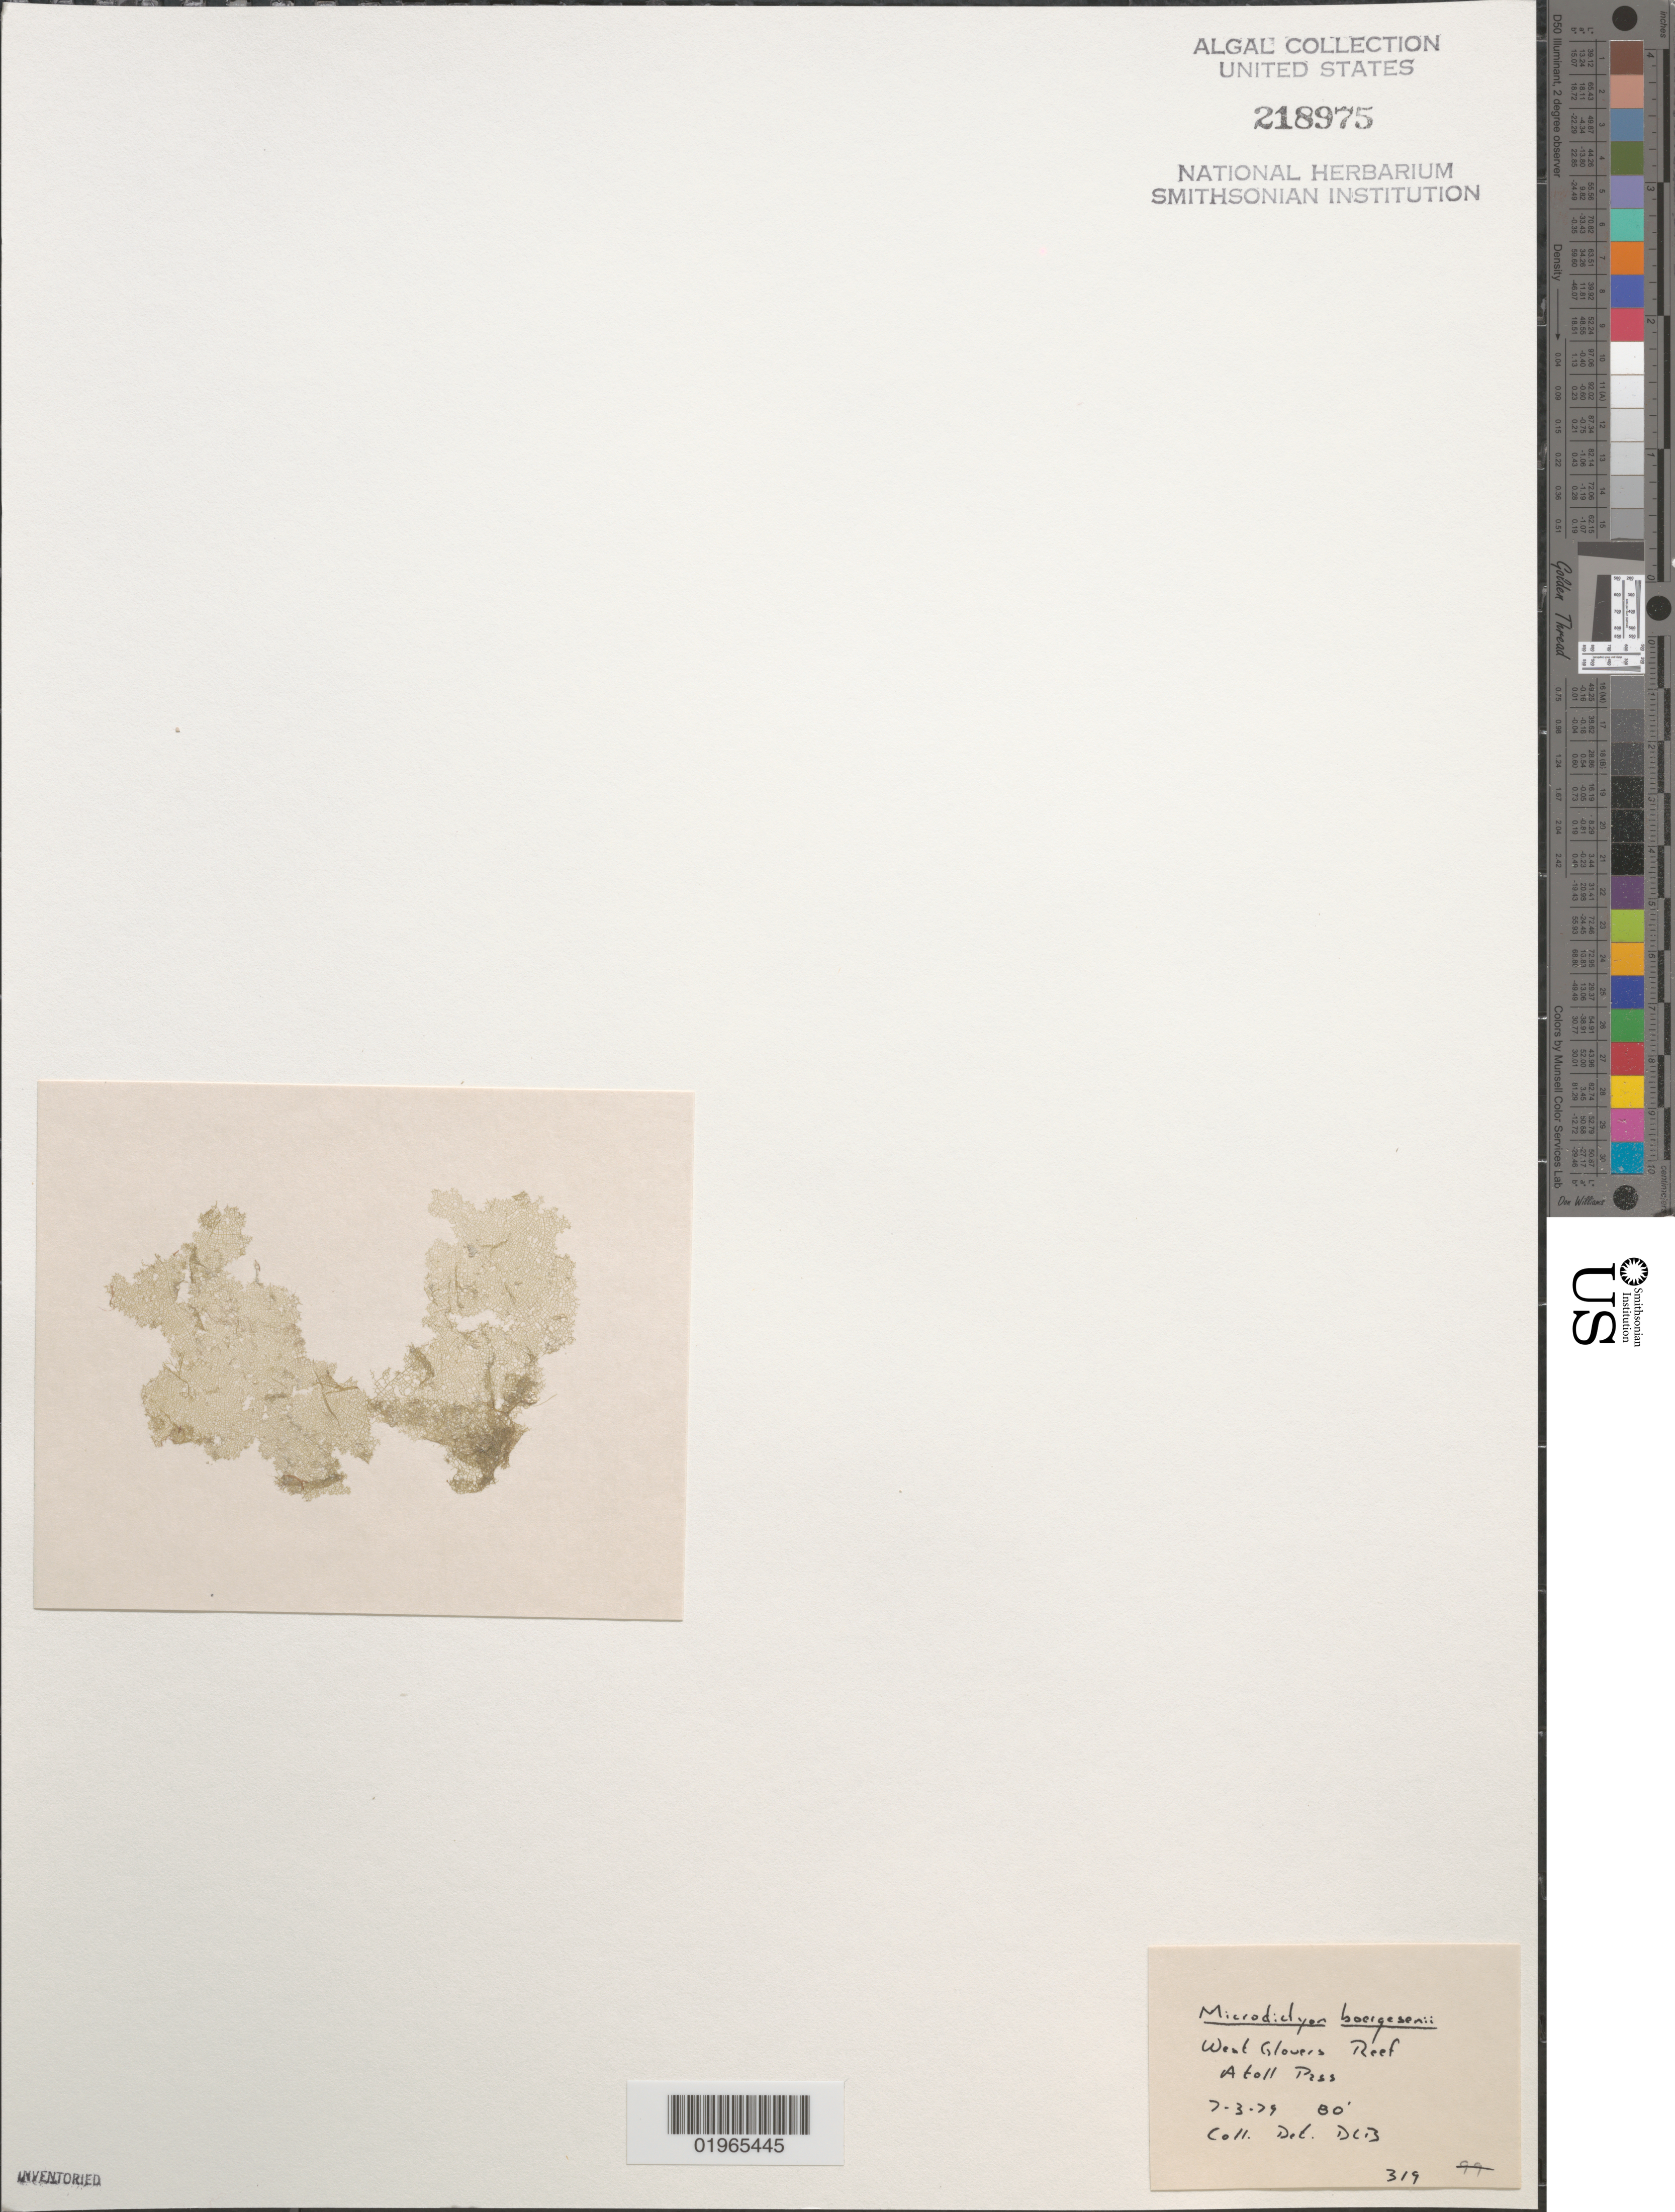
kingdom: Plantae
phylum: Chlorophyta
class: Ulvophyceae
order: Cladophorales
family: Anadyomenaceae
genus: Microdictyon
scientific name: Microdictyon boergesenii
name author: Setch.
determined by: Ballantine, D. L.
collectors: D.L. Ballantine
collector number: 319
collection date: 1979-07-03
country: Belize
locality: West Glovers Reef Atoll Pass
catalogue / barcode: US 218975